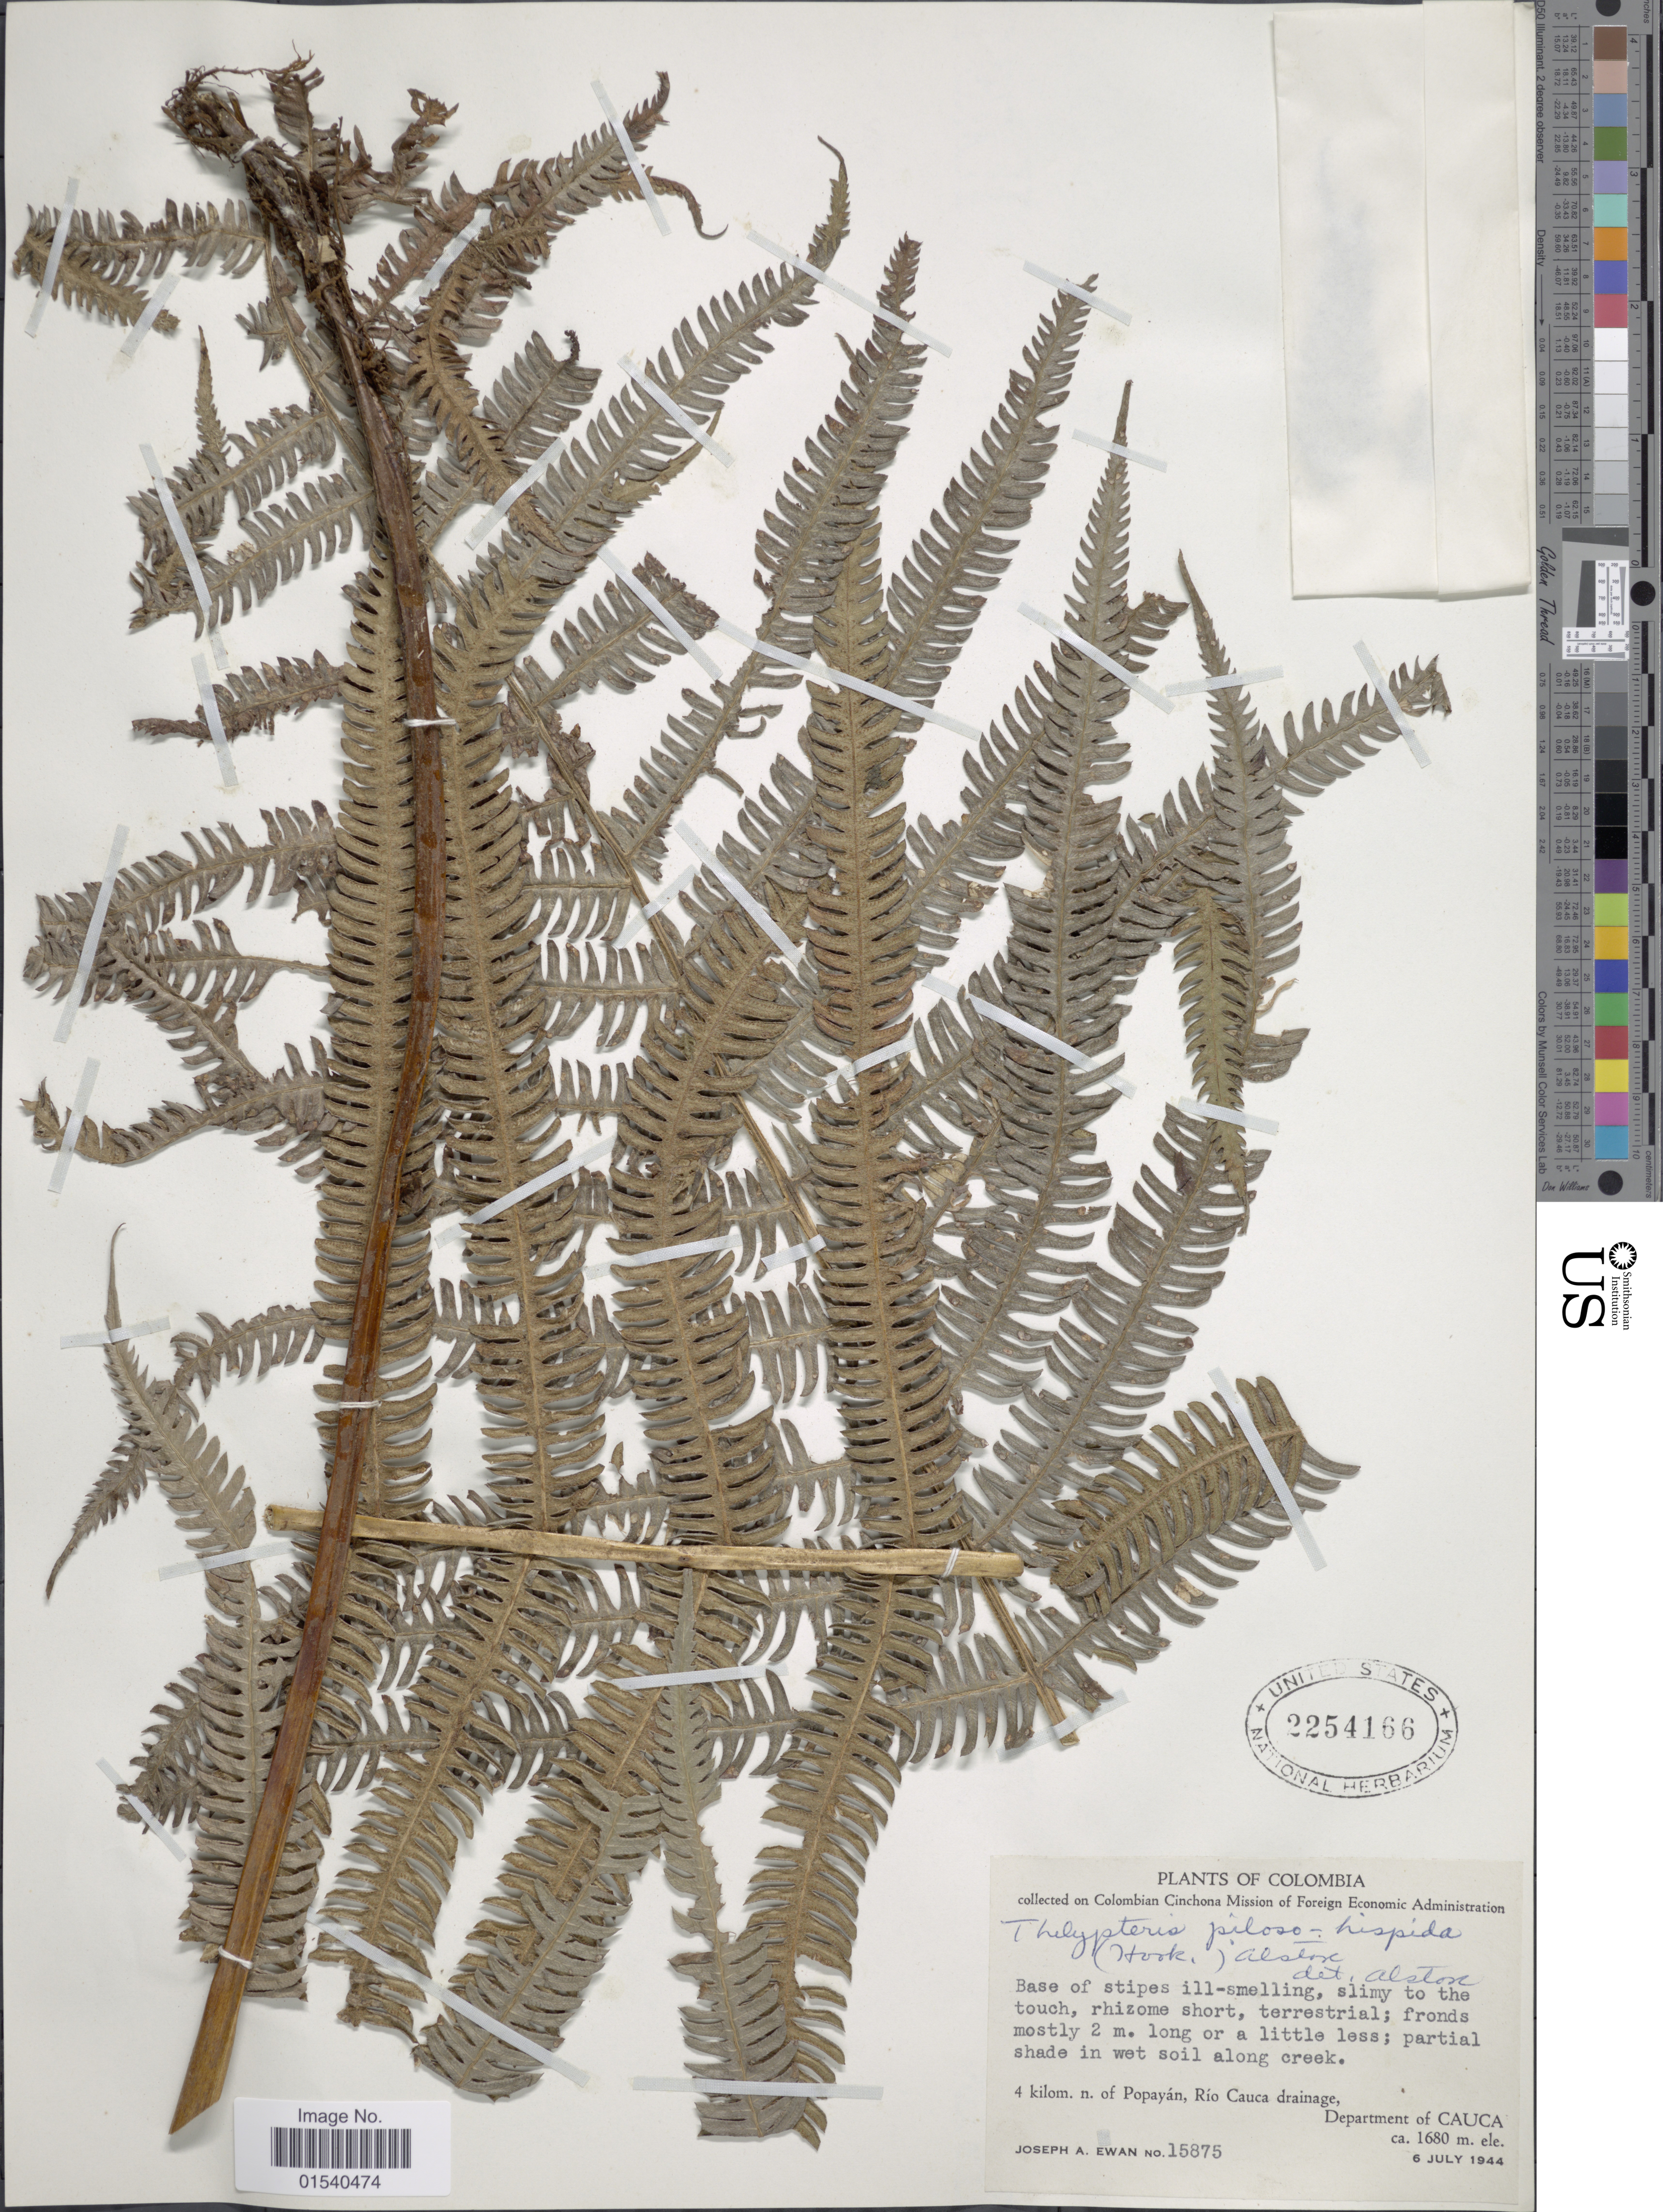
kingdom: Plantae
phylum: Tracheophyta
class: Polypodiopsida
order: Polypodiales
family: Thelypteridaceae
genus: Amauropelta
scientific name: Amauropelta pilosohispida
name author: (Hook.) A.R. Sm.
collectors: J. A. Ewan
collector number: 15875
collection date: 1944-07-06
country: Colombia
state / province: Cauca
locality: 4 kilom. n. of Popayán, Río Cauca drainage, DEpartment of Cauca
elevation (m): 1680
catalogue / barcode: US 2254166